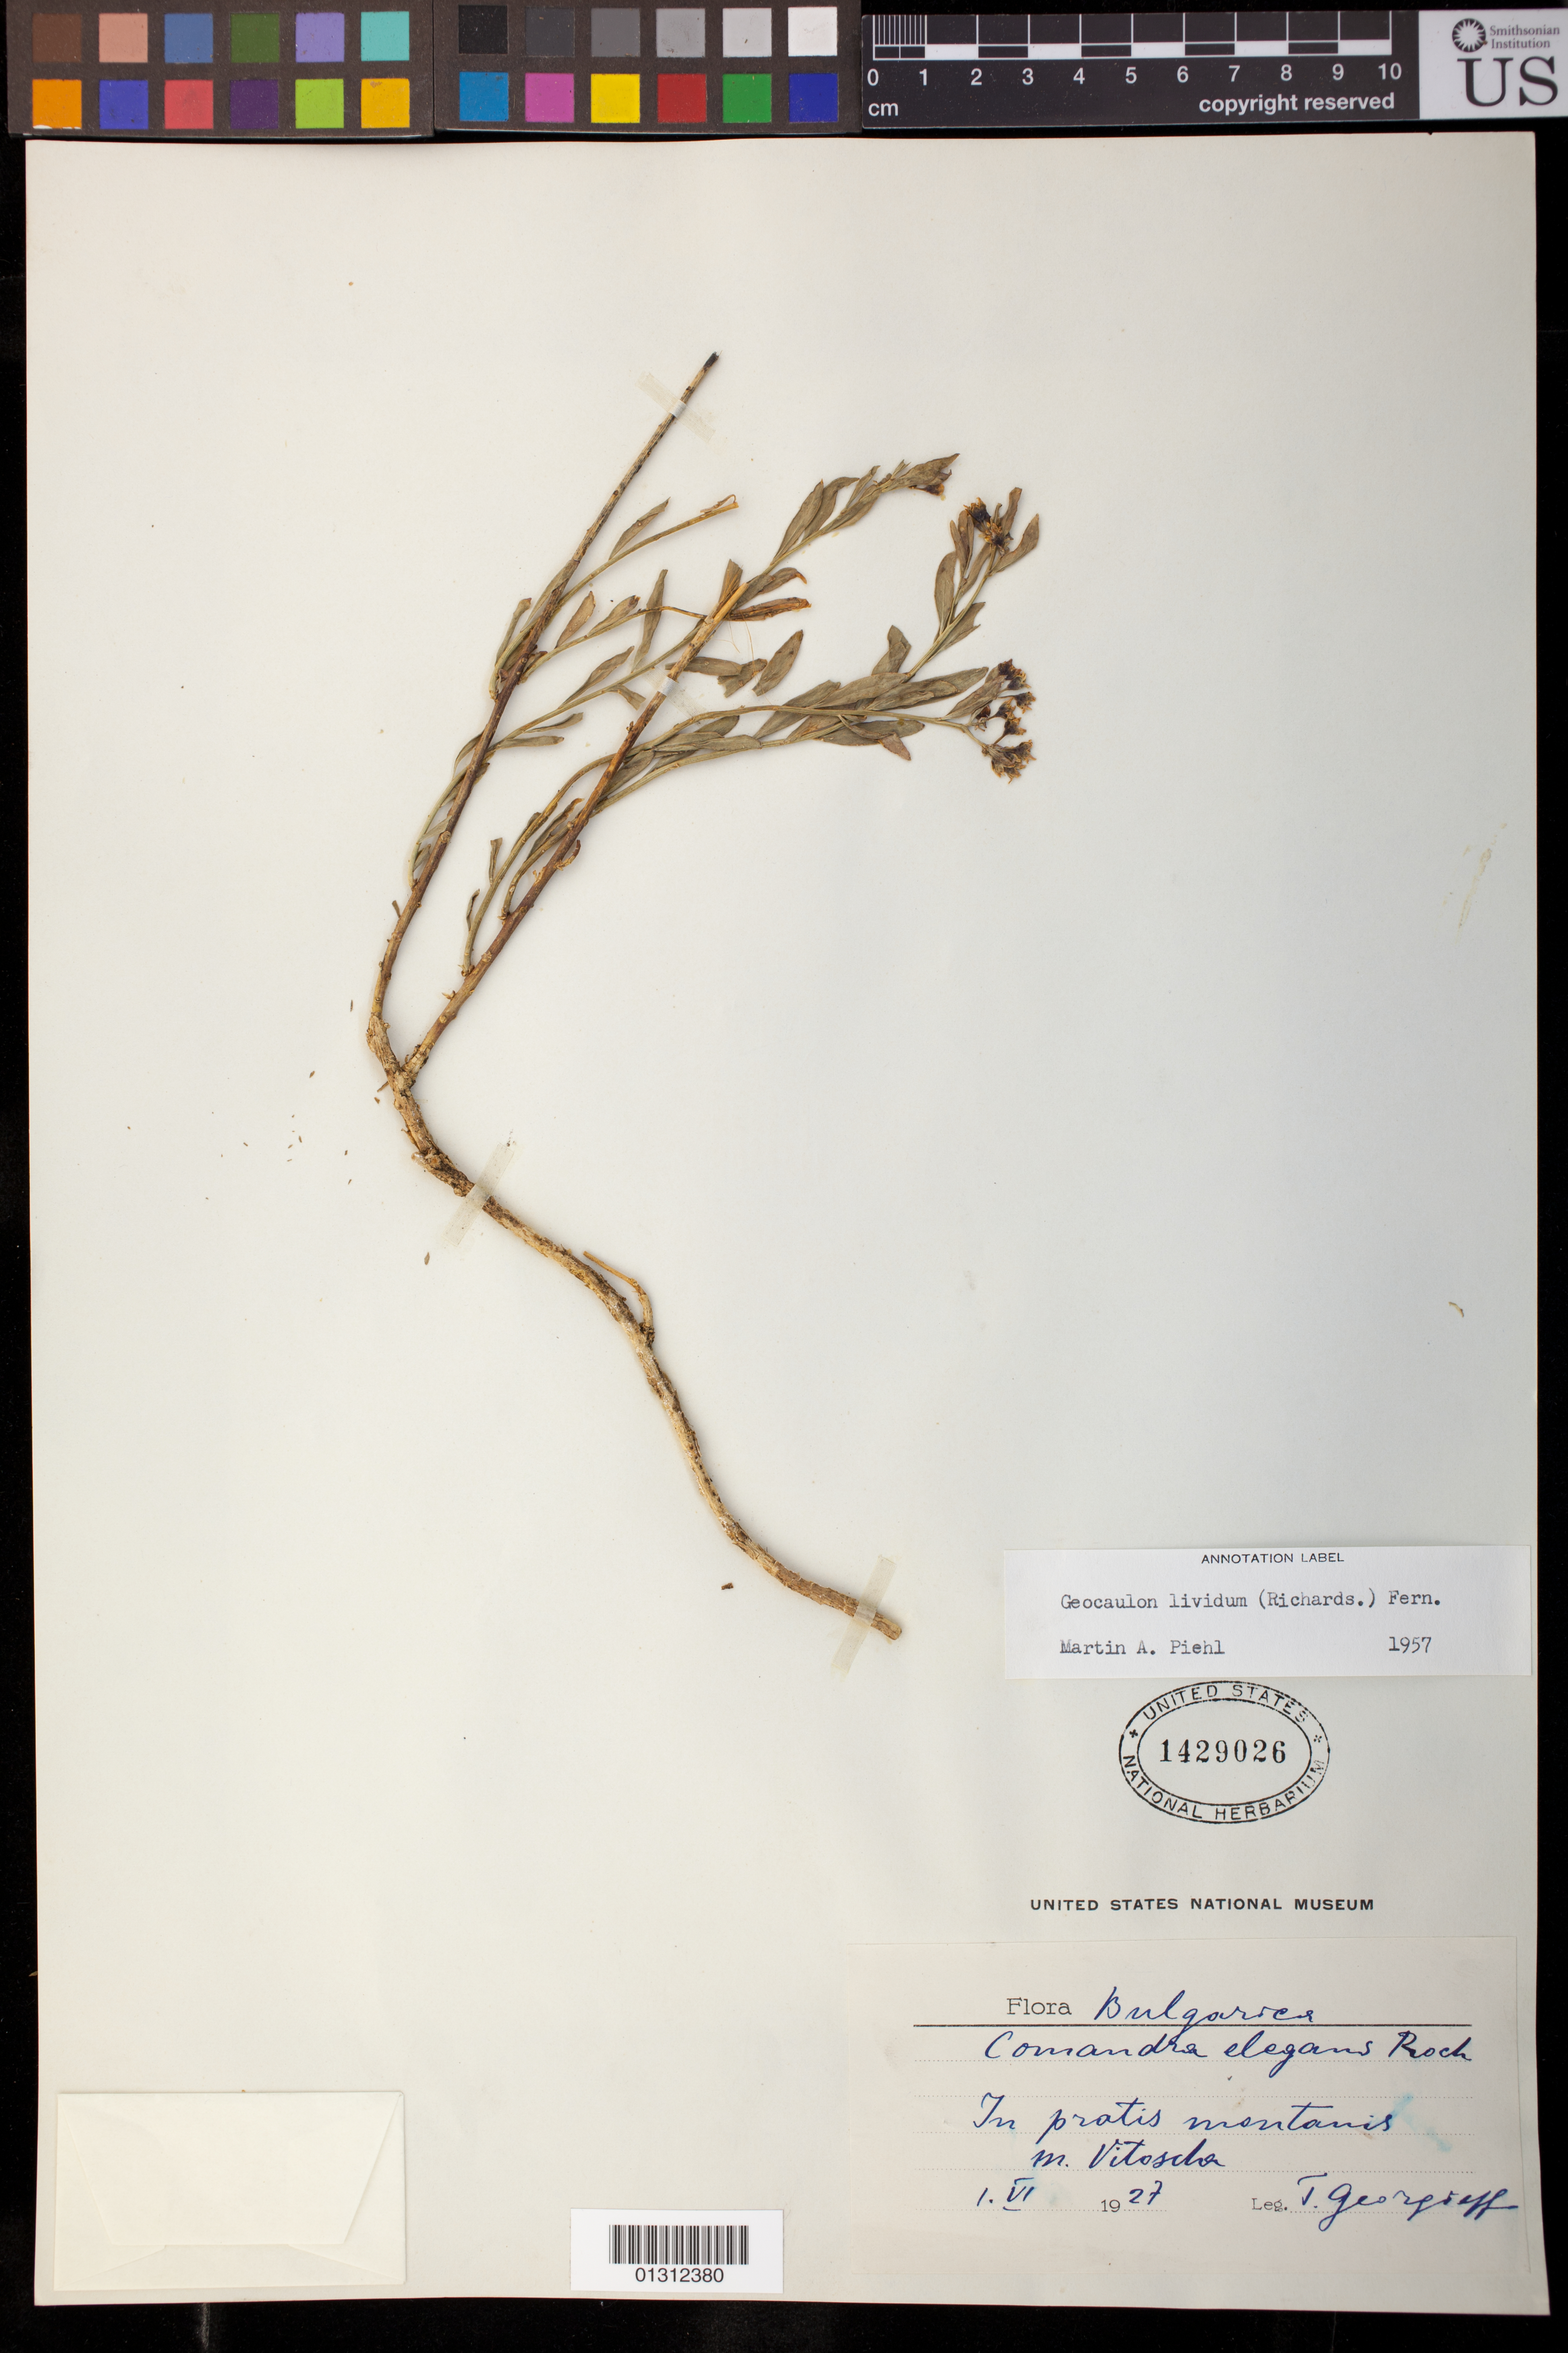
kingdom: Plantae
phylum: Tracheophyta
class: Magnoliopsida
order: Santalales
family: Comandraceae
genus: Comandra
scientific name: Comandra livida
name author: Richardson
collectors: T. Georgeoff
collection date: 1927-06-01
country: Bulgaria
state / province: Sofia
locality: In pratis montanis M. Vitoscha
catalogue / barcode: US 1429026